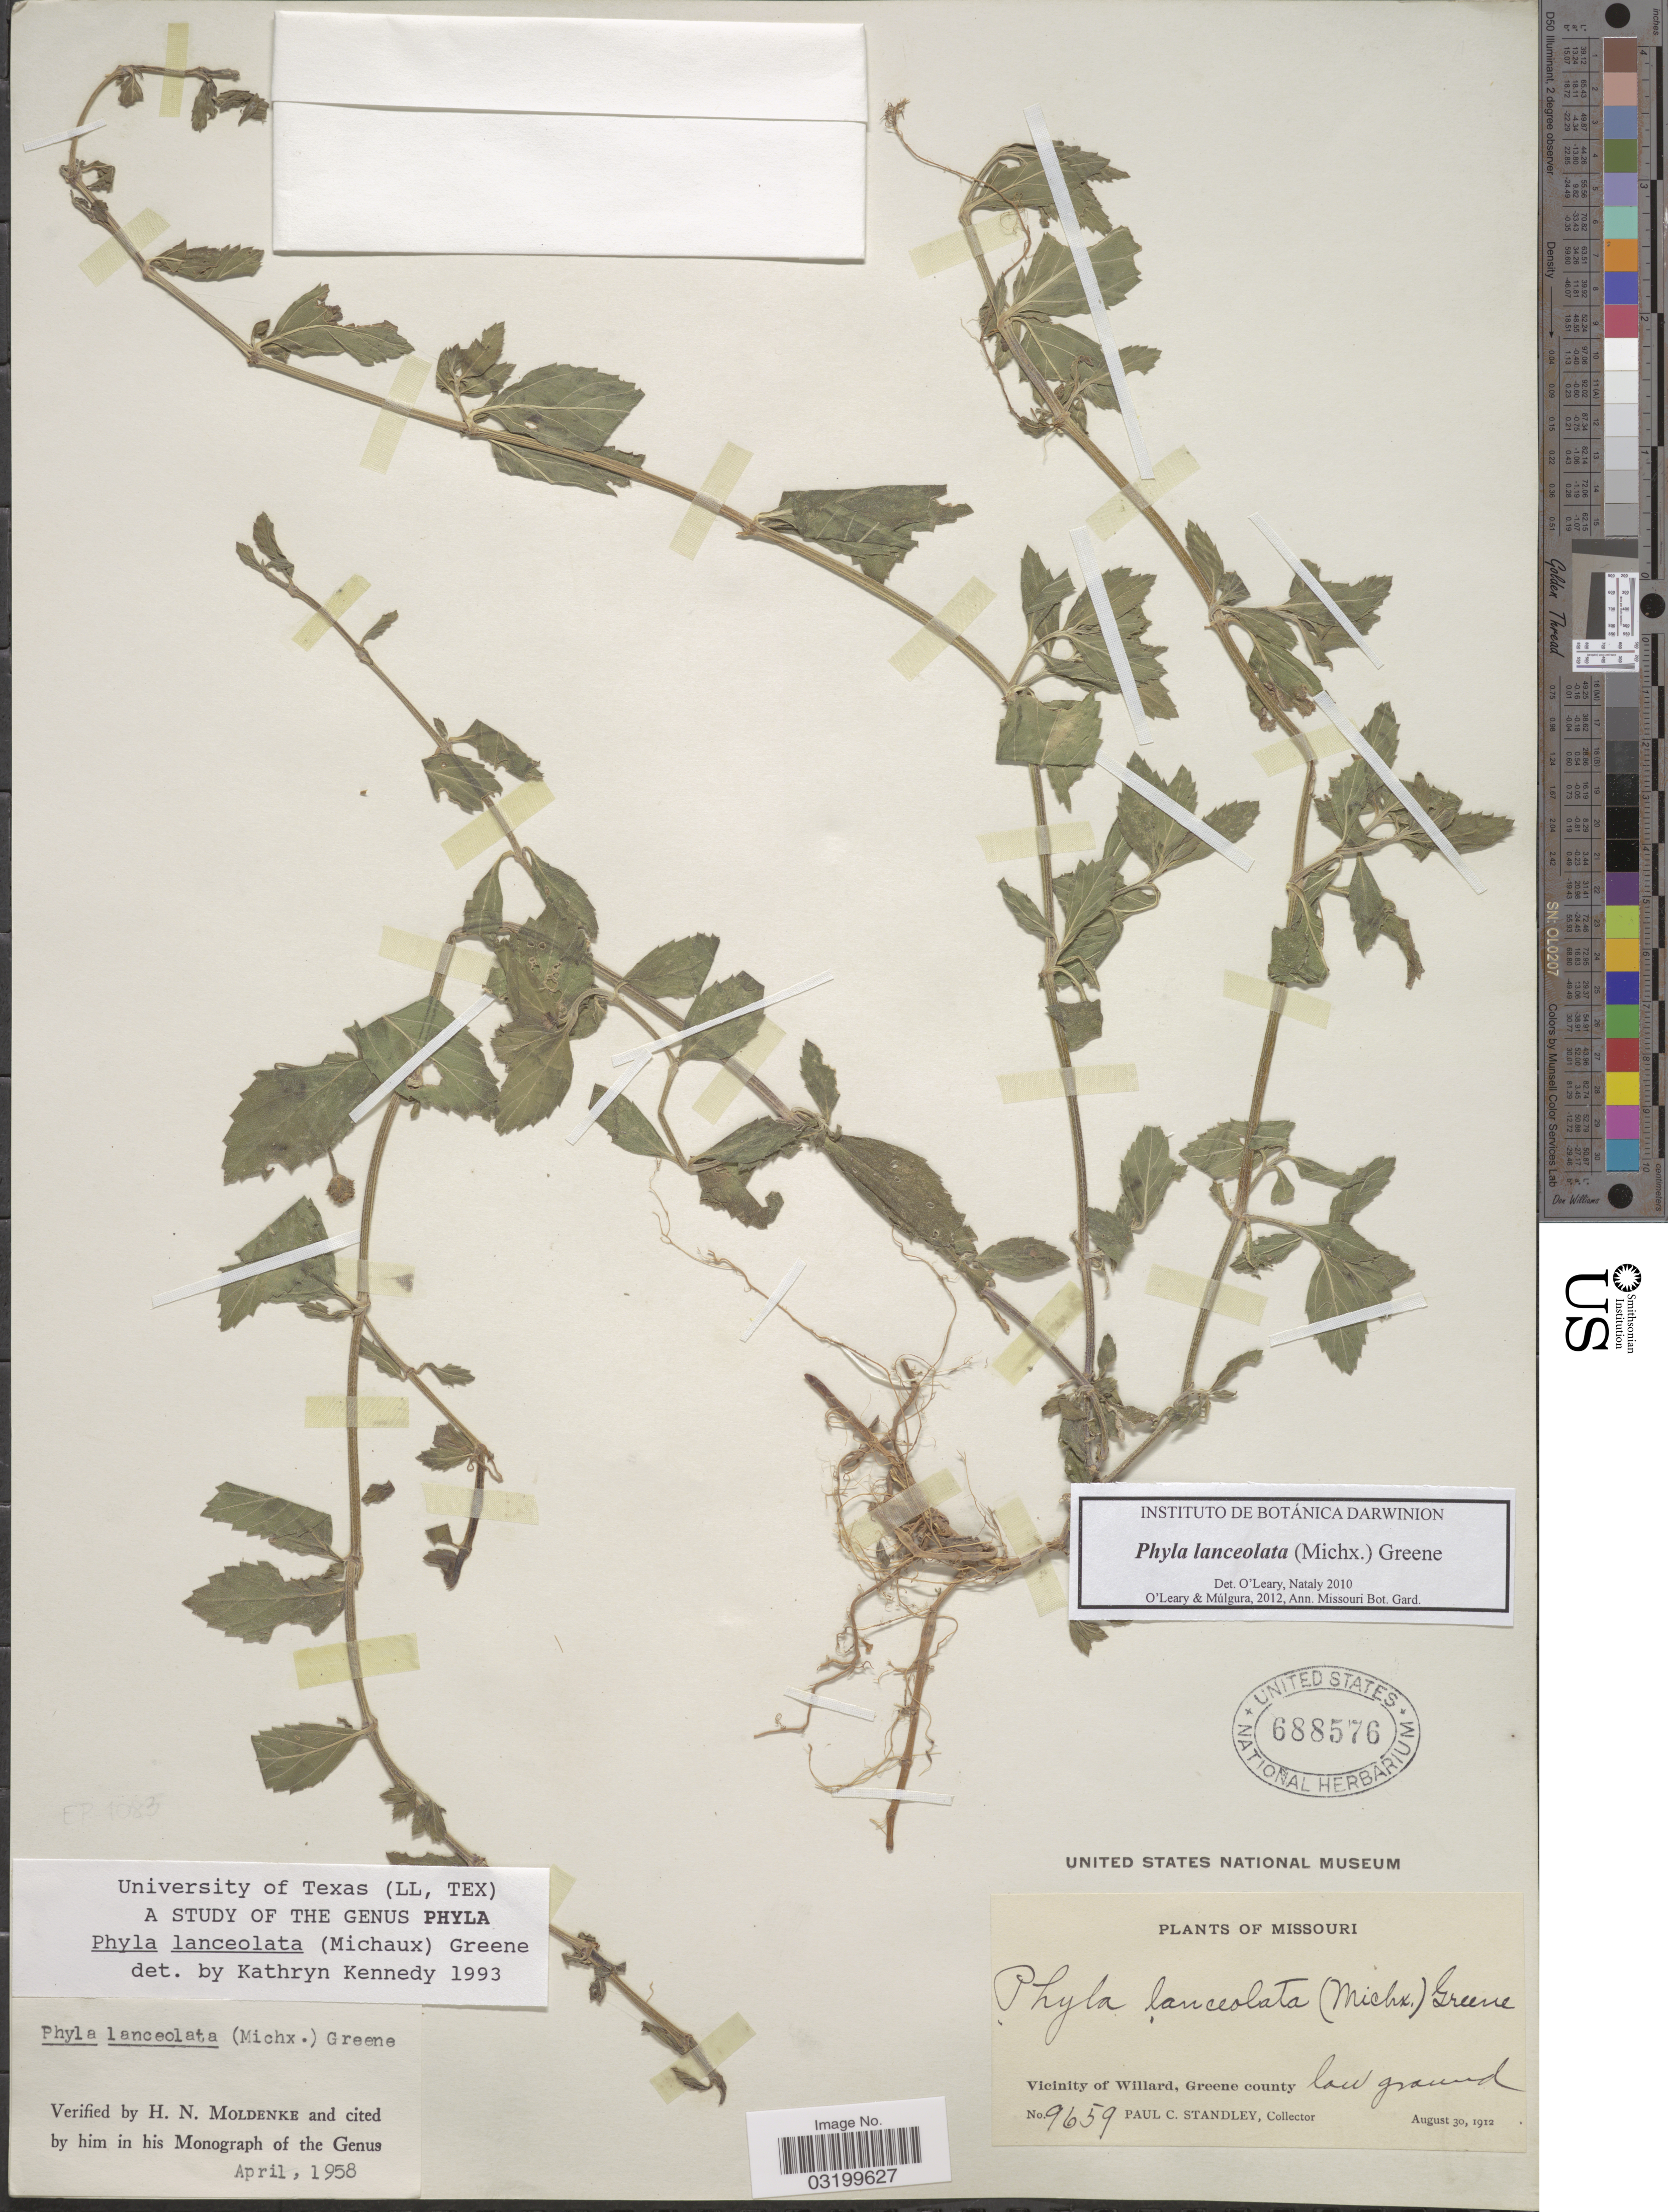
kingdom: Plantae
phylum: Tracheophyta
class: Magnoliopsida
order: Lamiales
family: Verbenaceae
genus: Phyla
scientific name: Phyla lanceolata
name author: (Michx.) Greene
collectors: P. C. Standley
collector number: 9659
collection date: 1912-08-30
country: United States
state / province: Missouri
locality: Vicinity of Willard, Greene county.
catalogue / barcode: US 688576